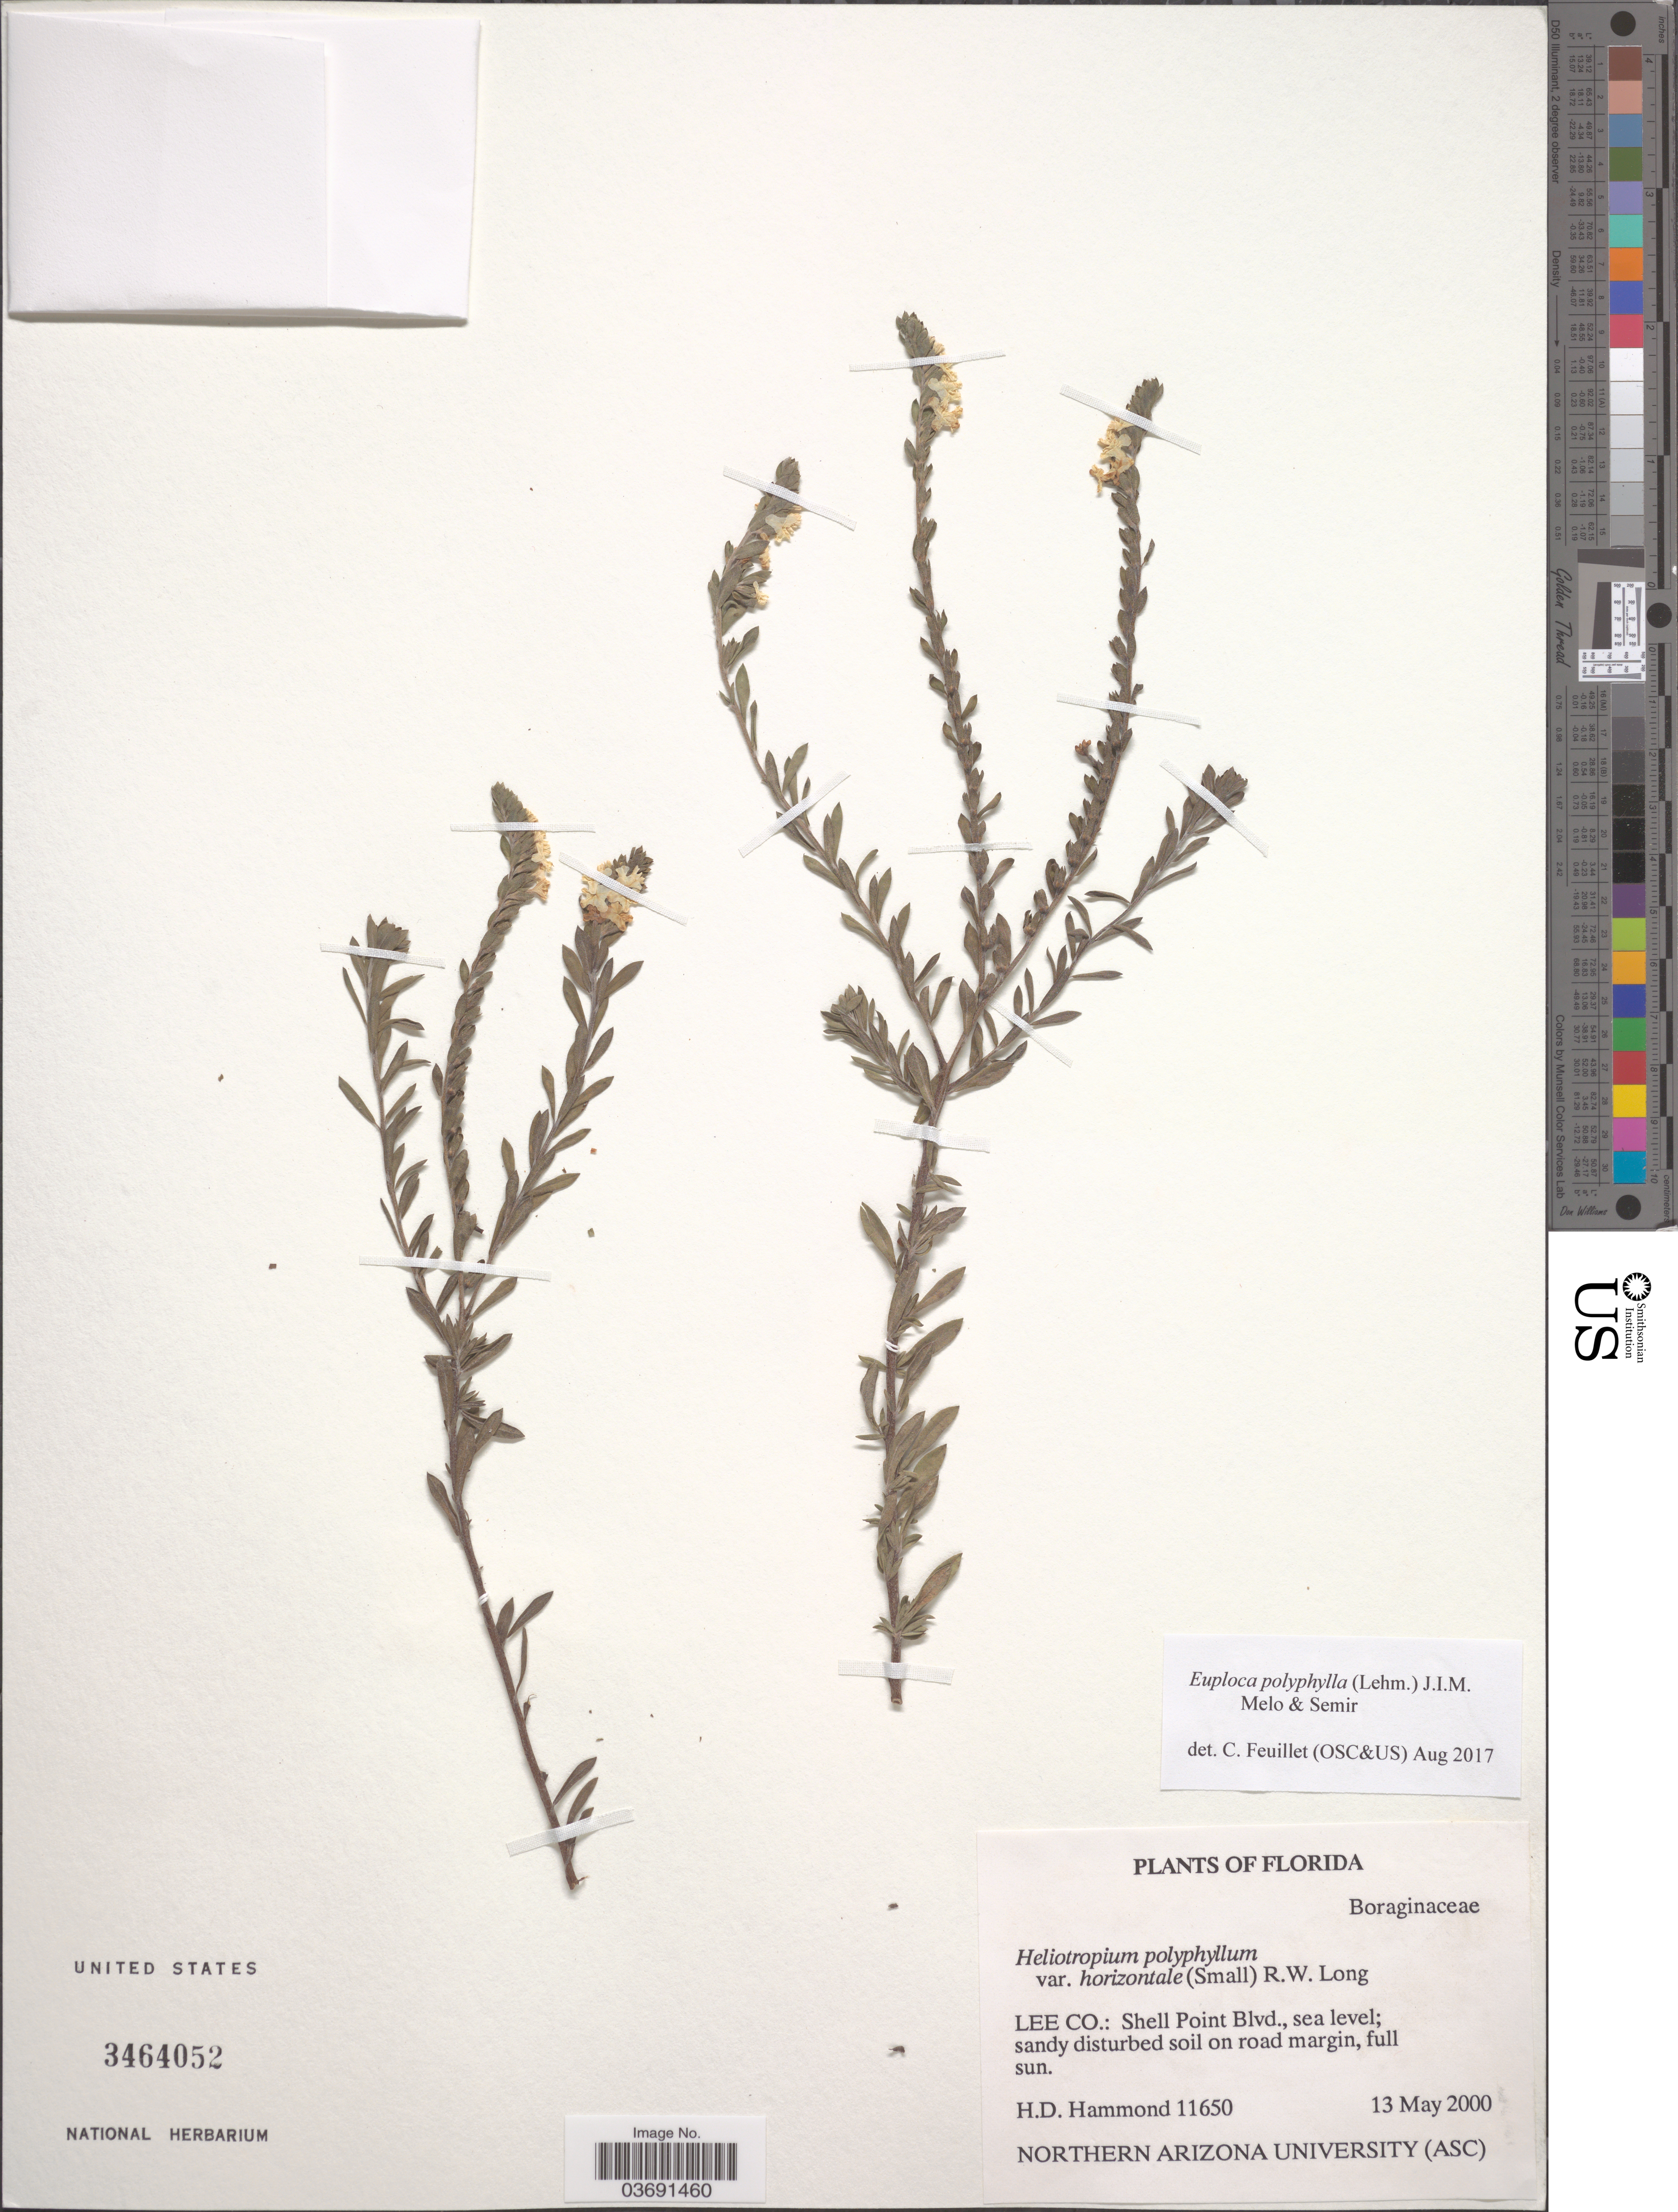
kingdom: Plantae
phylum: Tracheophyta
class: Magnoliopsida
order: Boraginales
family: Heliotropiaceae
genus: Euploca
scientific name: Euploca polyphylla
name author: (Lehm.) J.I.M. Melo & Semir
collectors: H. Hammond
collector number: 11650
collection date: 2000-05-13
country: United States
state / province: Florida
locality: Lee Co.: Shell Point Blvd.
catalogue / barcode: US 3464052